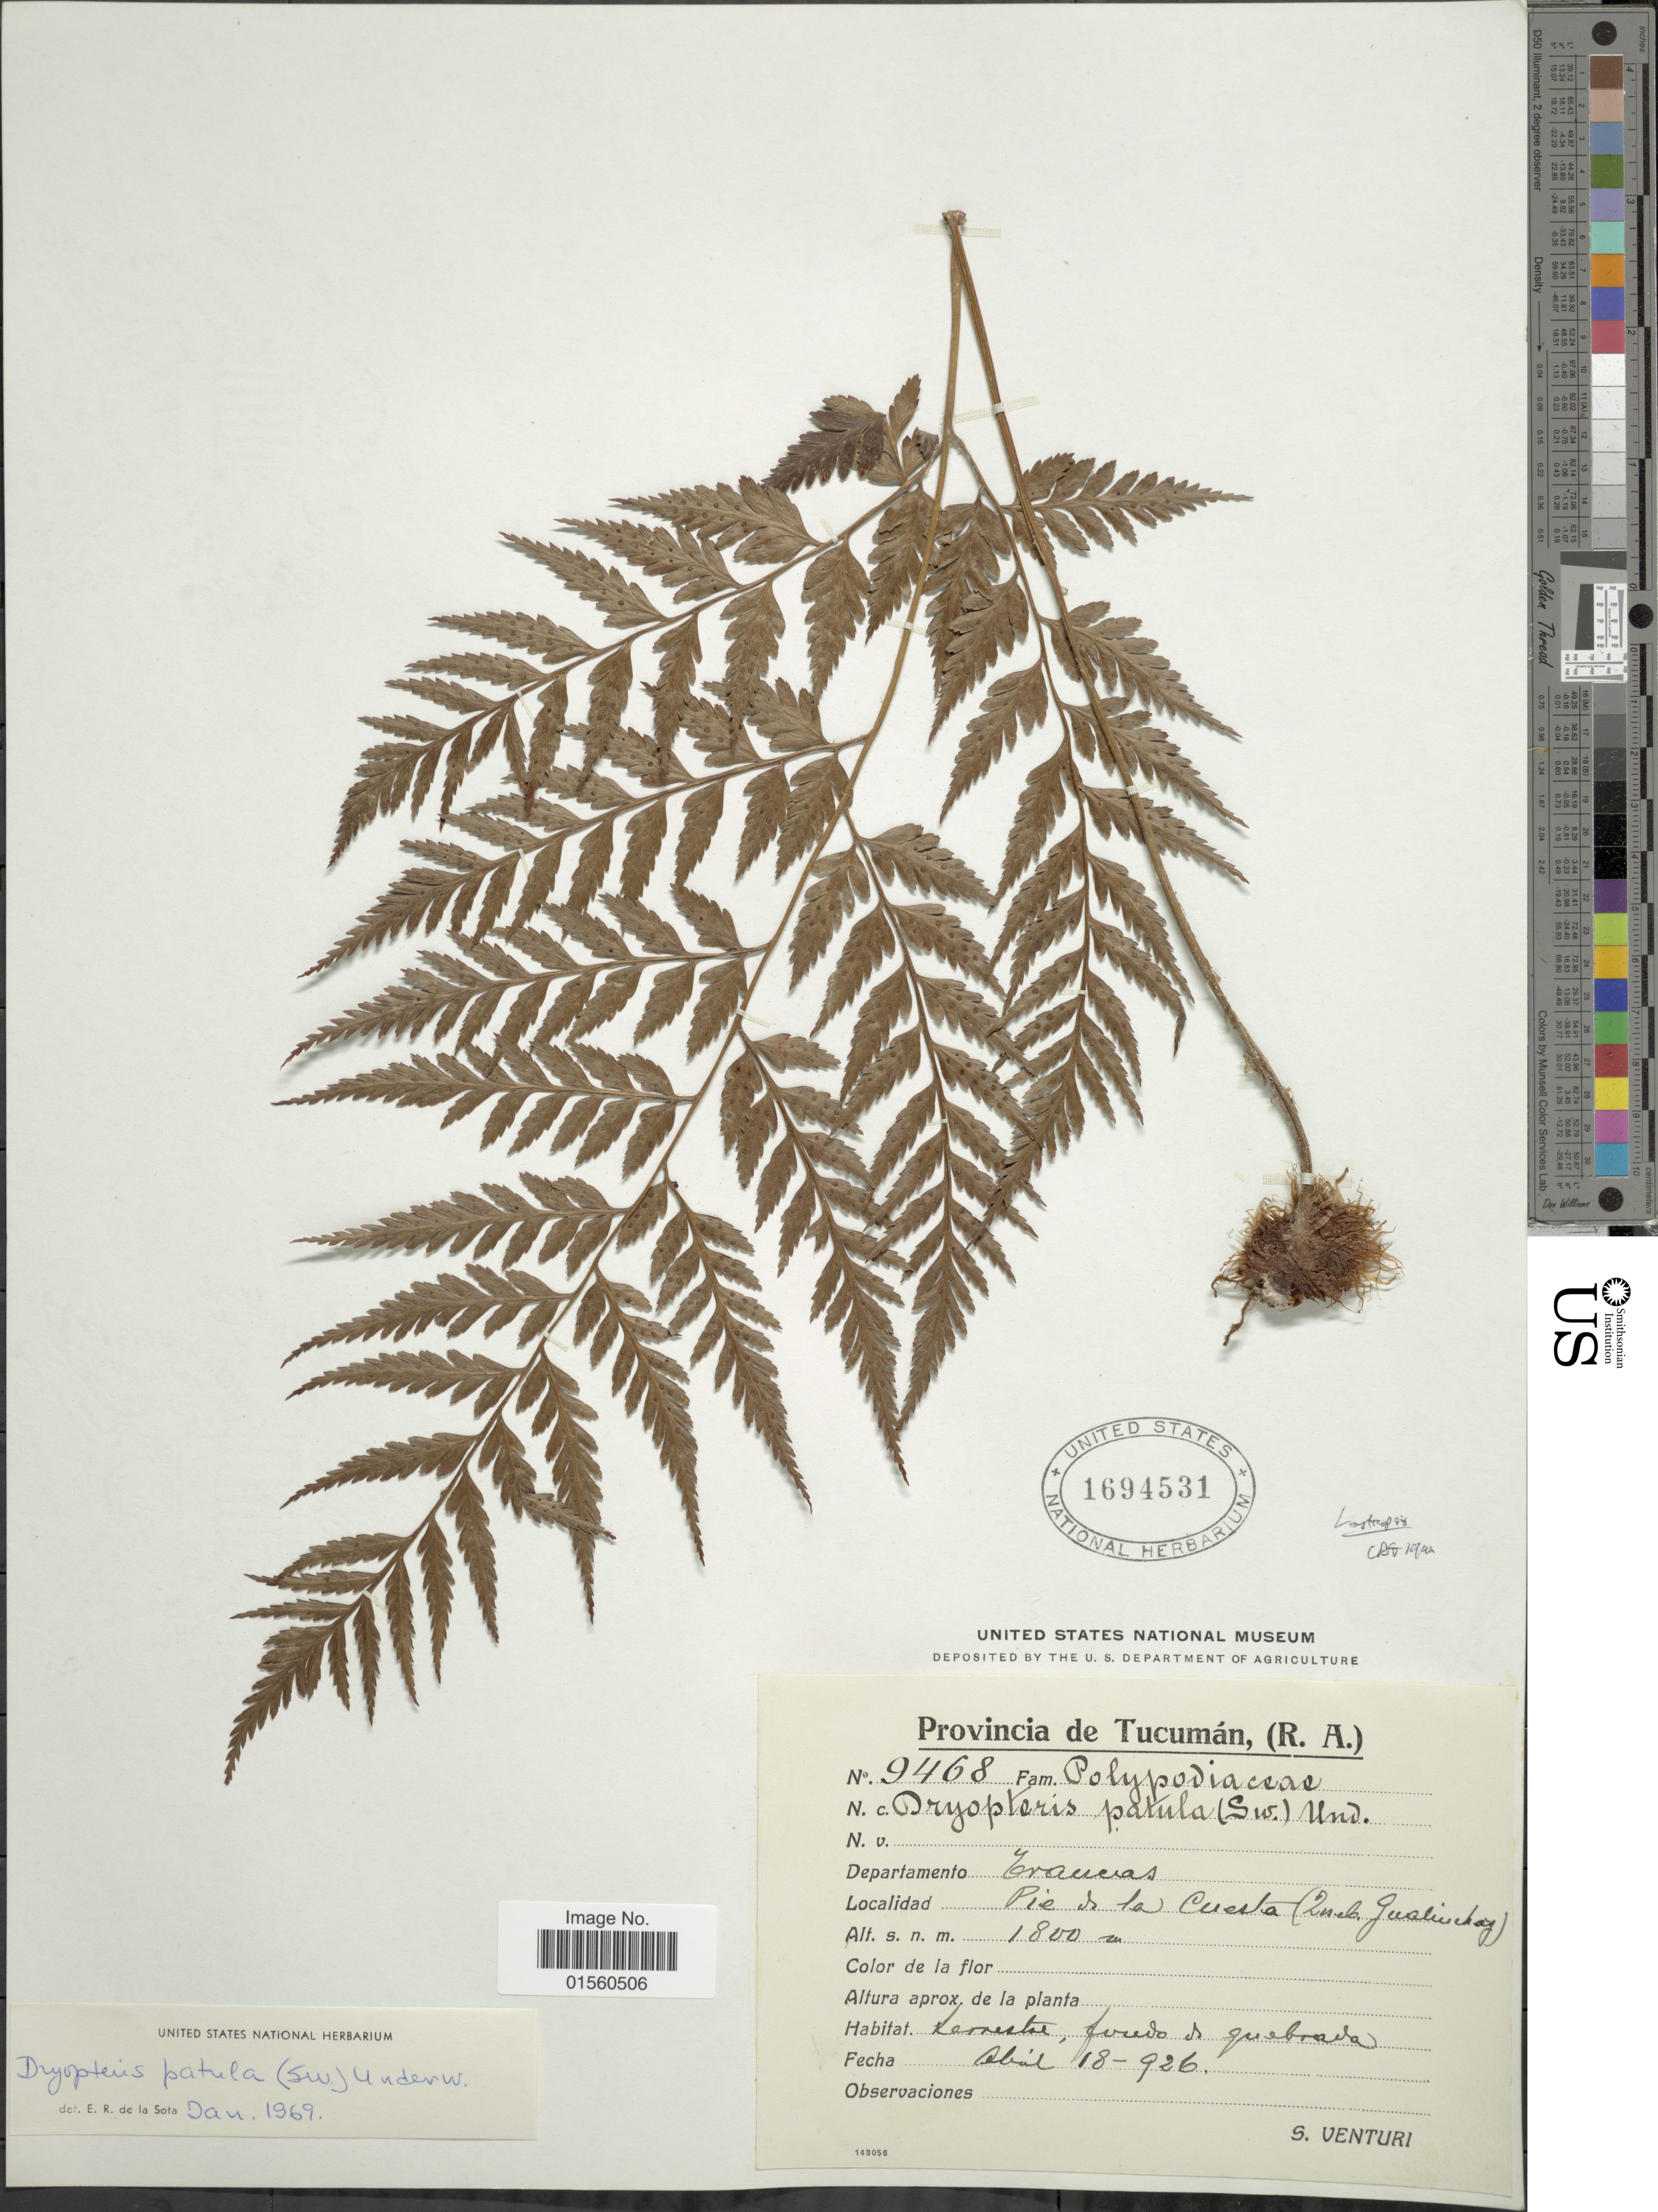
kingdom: Plantae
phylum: Tracheophyta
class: Polypodiopsida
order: Polypodiales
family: Dryopteridaceae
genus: Parapolystichum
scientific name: Parapolystichum effusum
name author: (Sw.) Ching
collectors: S. Venturi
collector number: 9468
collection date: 1926-04-18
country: Argentina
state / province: Tucumán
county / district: Trancas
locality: Departamento Trancas. Pie de la Cuesta (Queb. Gualinchay)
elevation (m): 1800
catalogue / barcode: US 1694531